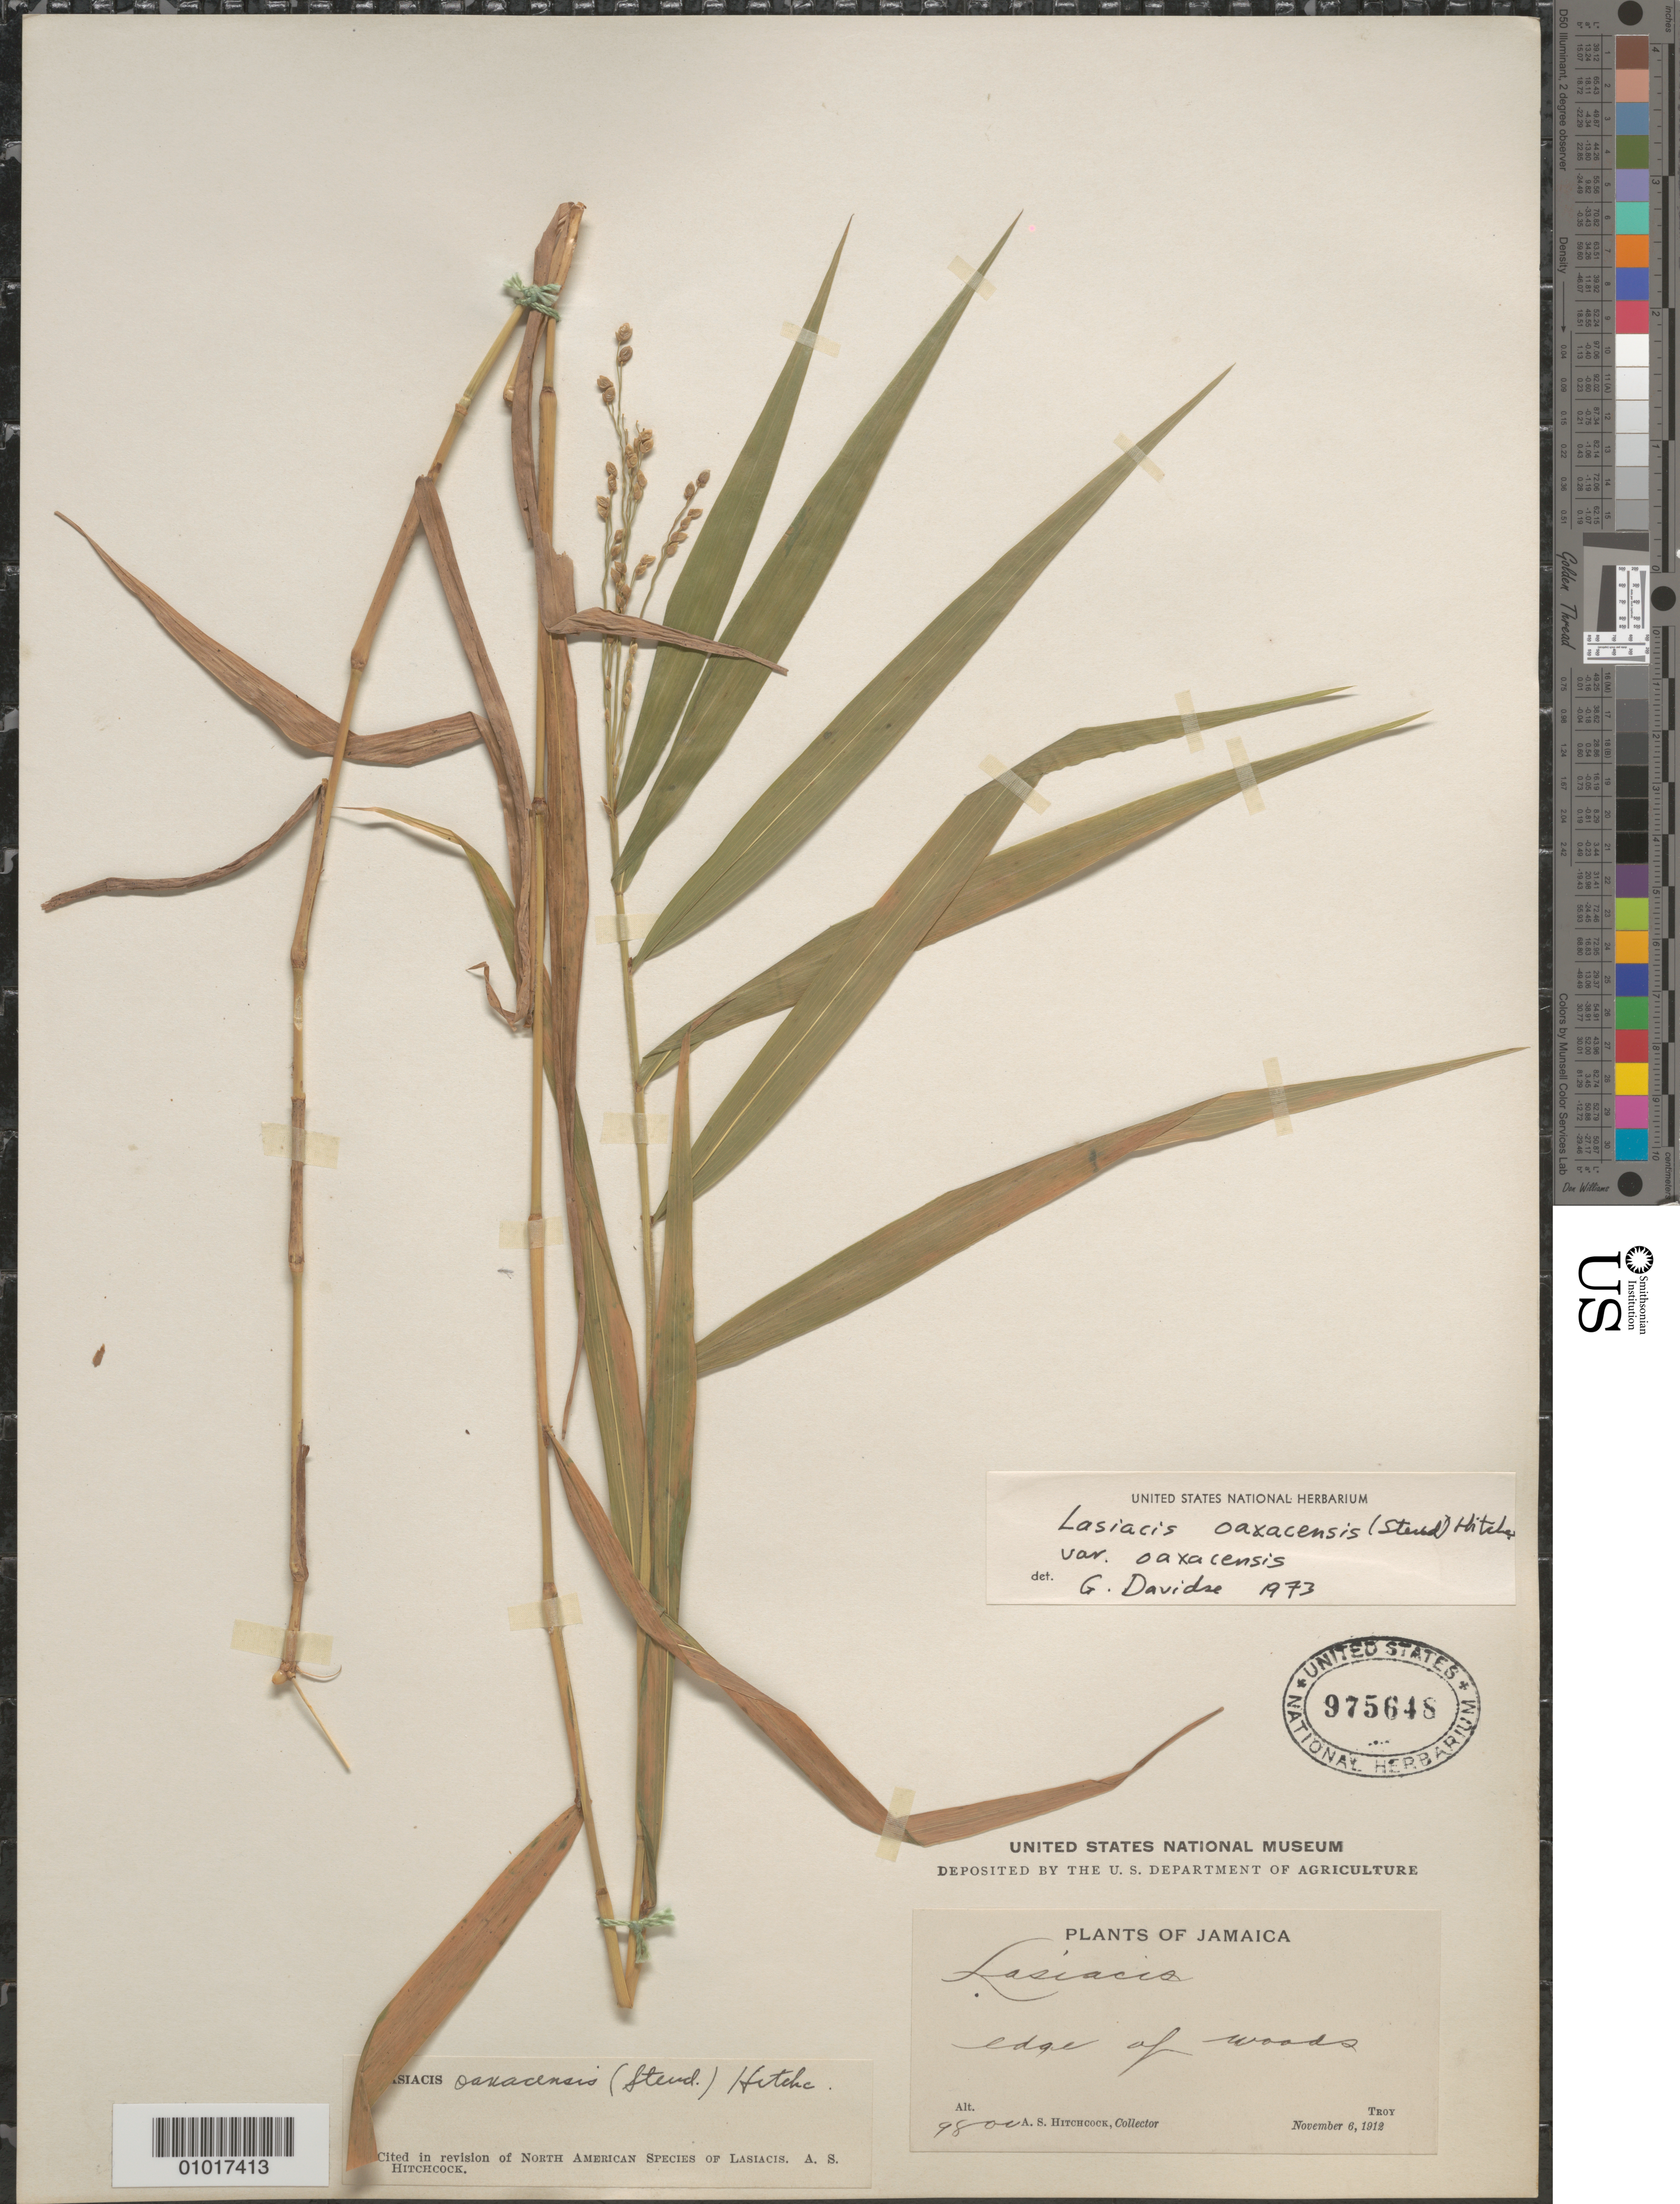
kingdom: Plantae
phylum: Tracheophyta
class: Liliopsida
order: Poales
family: Poaceae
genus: Lasiacis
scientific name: Lasiacis oaxacensis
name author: (Steud.) Hitchc.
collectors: A. S. Hitchcock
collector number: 9800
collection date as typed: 06 Nov 1912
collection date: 1912-11-06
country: Jamaica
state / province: Trelawny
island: Jamaica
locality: Troy, edge of woods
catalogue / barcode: US 975648